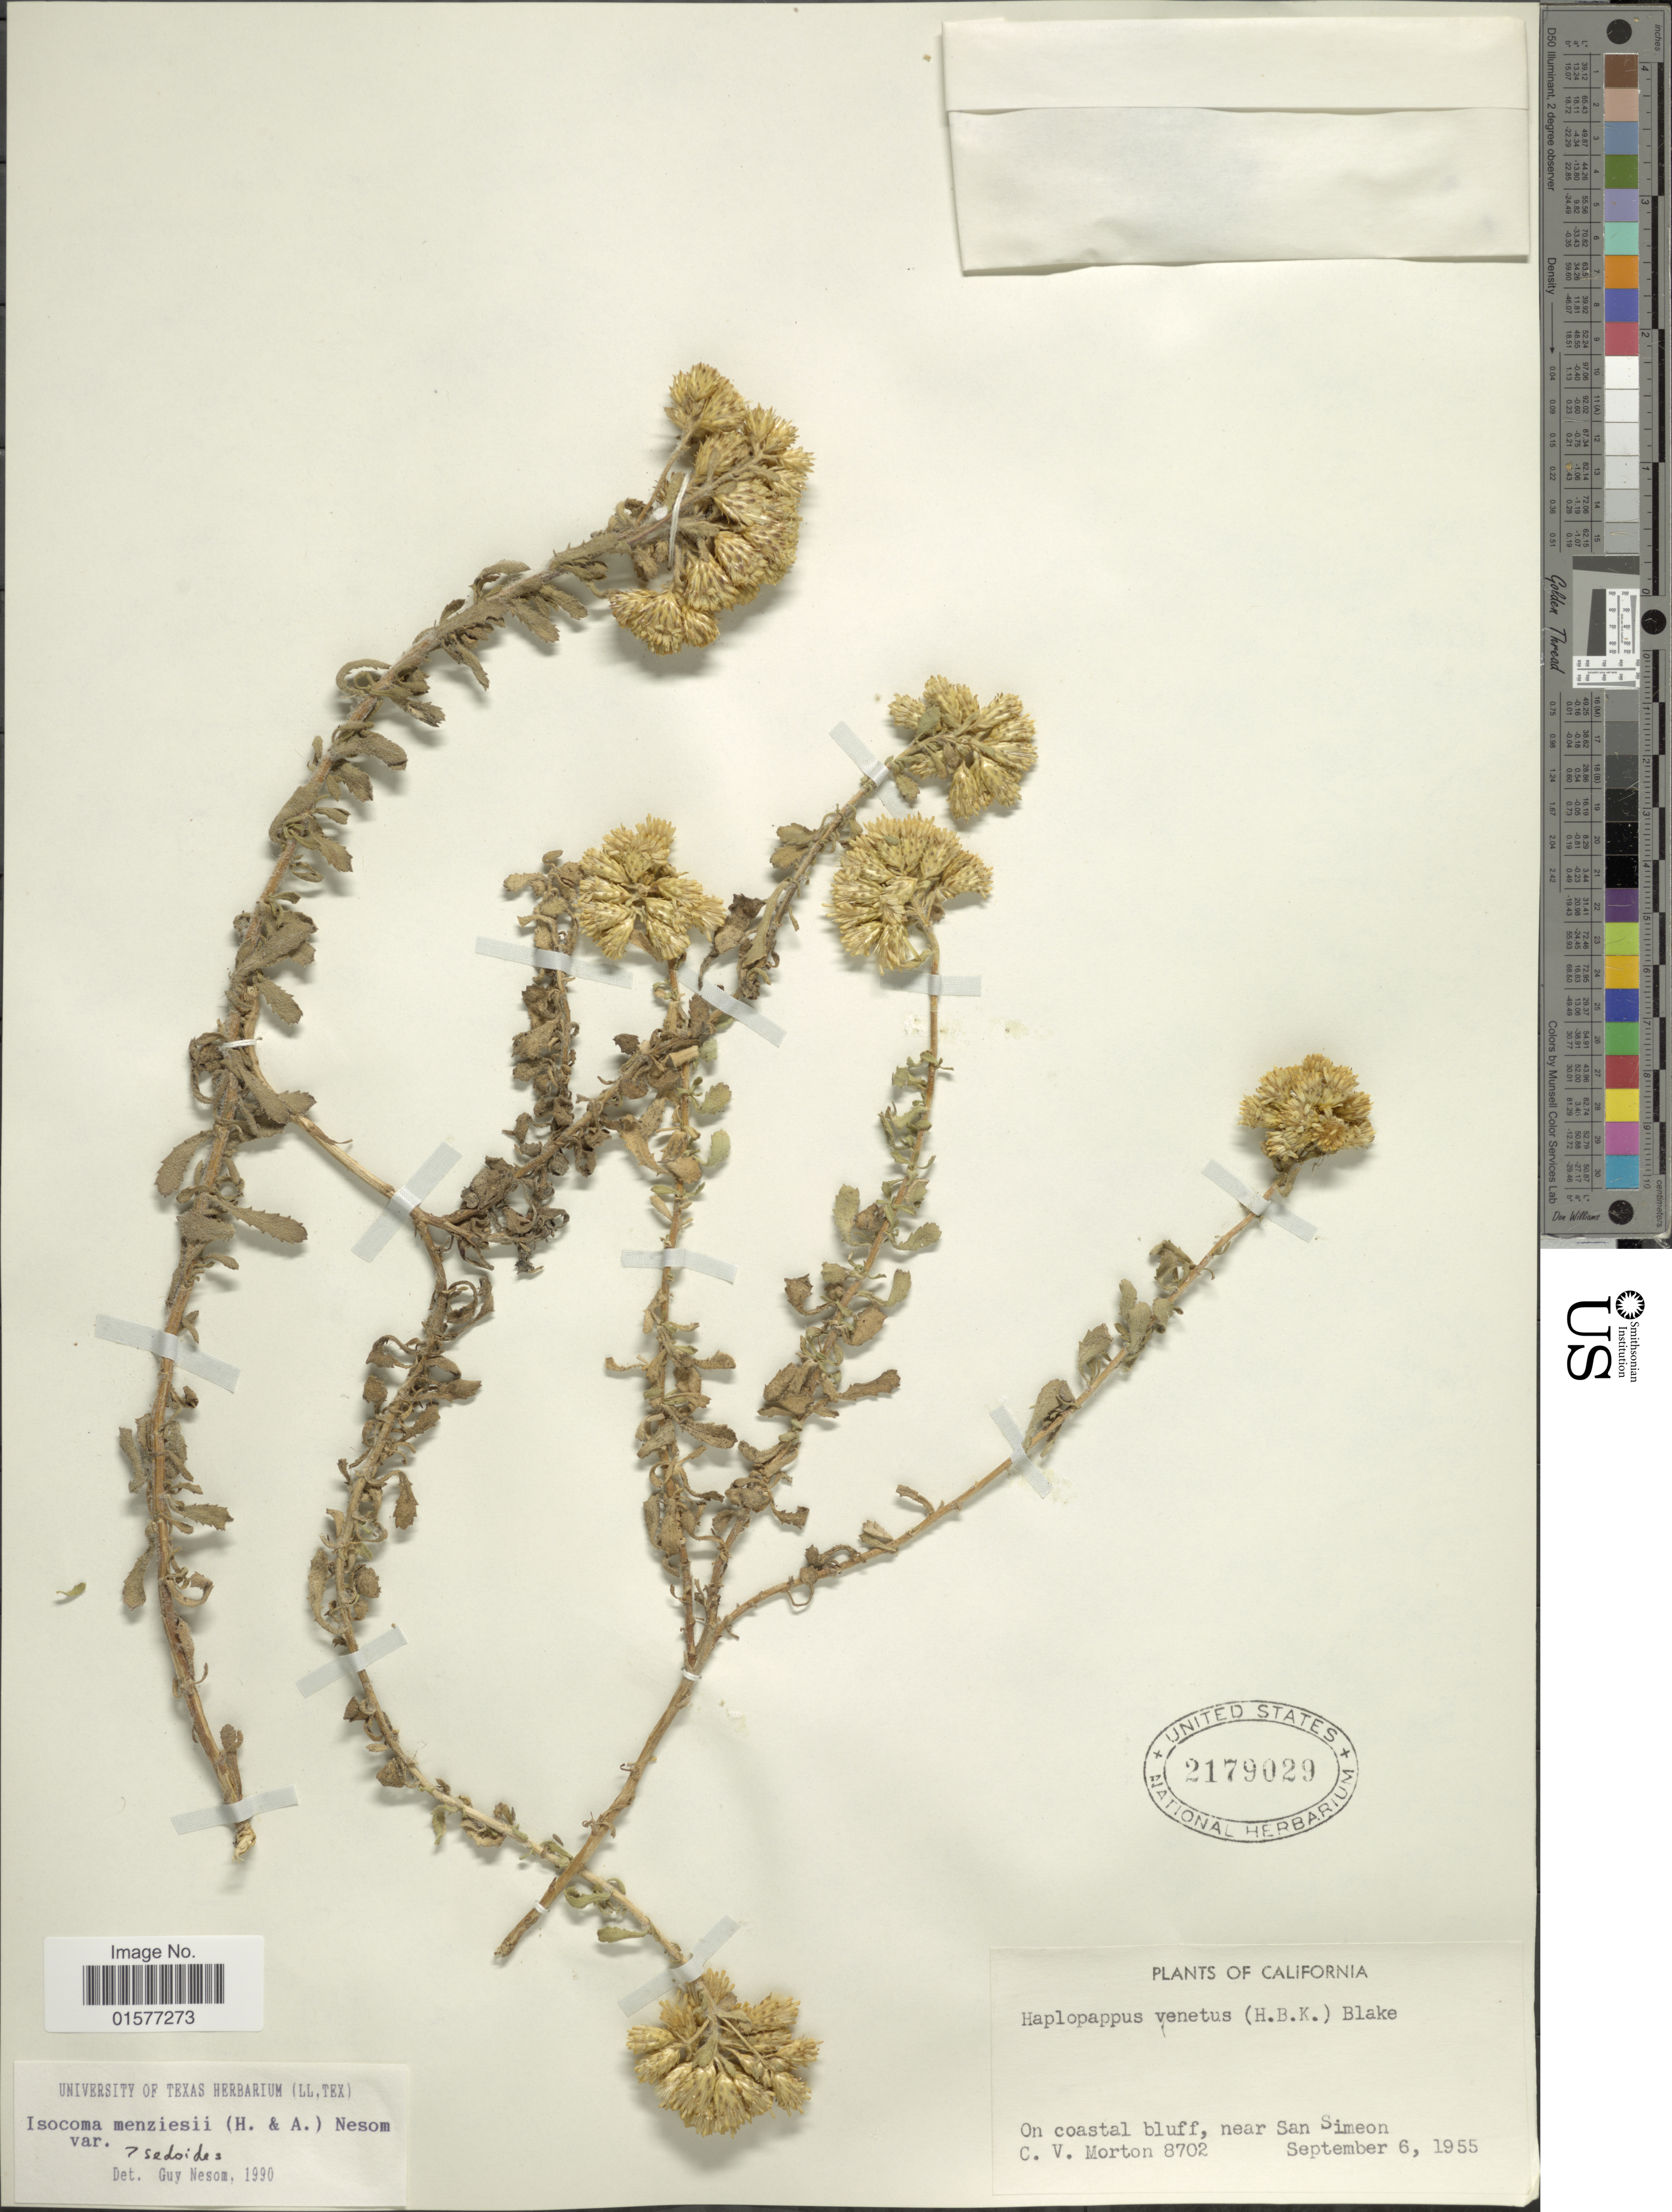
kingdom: Plantae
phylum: Tracheophyta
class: Magnoliopsida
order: Asterales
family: Asteraceae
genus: Isocoma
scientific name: Isocoma menziesii var. sedoides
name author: (Greene) G.L. Nesom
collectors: C. V. Morton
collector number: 8702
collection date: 1955-09-06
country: United States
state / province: California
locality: On coastal bluff, near San Simeon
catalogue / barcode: US 2179029